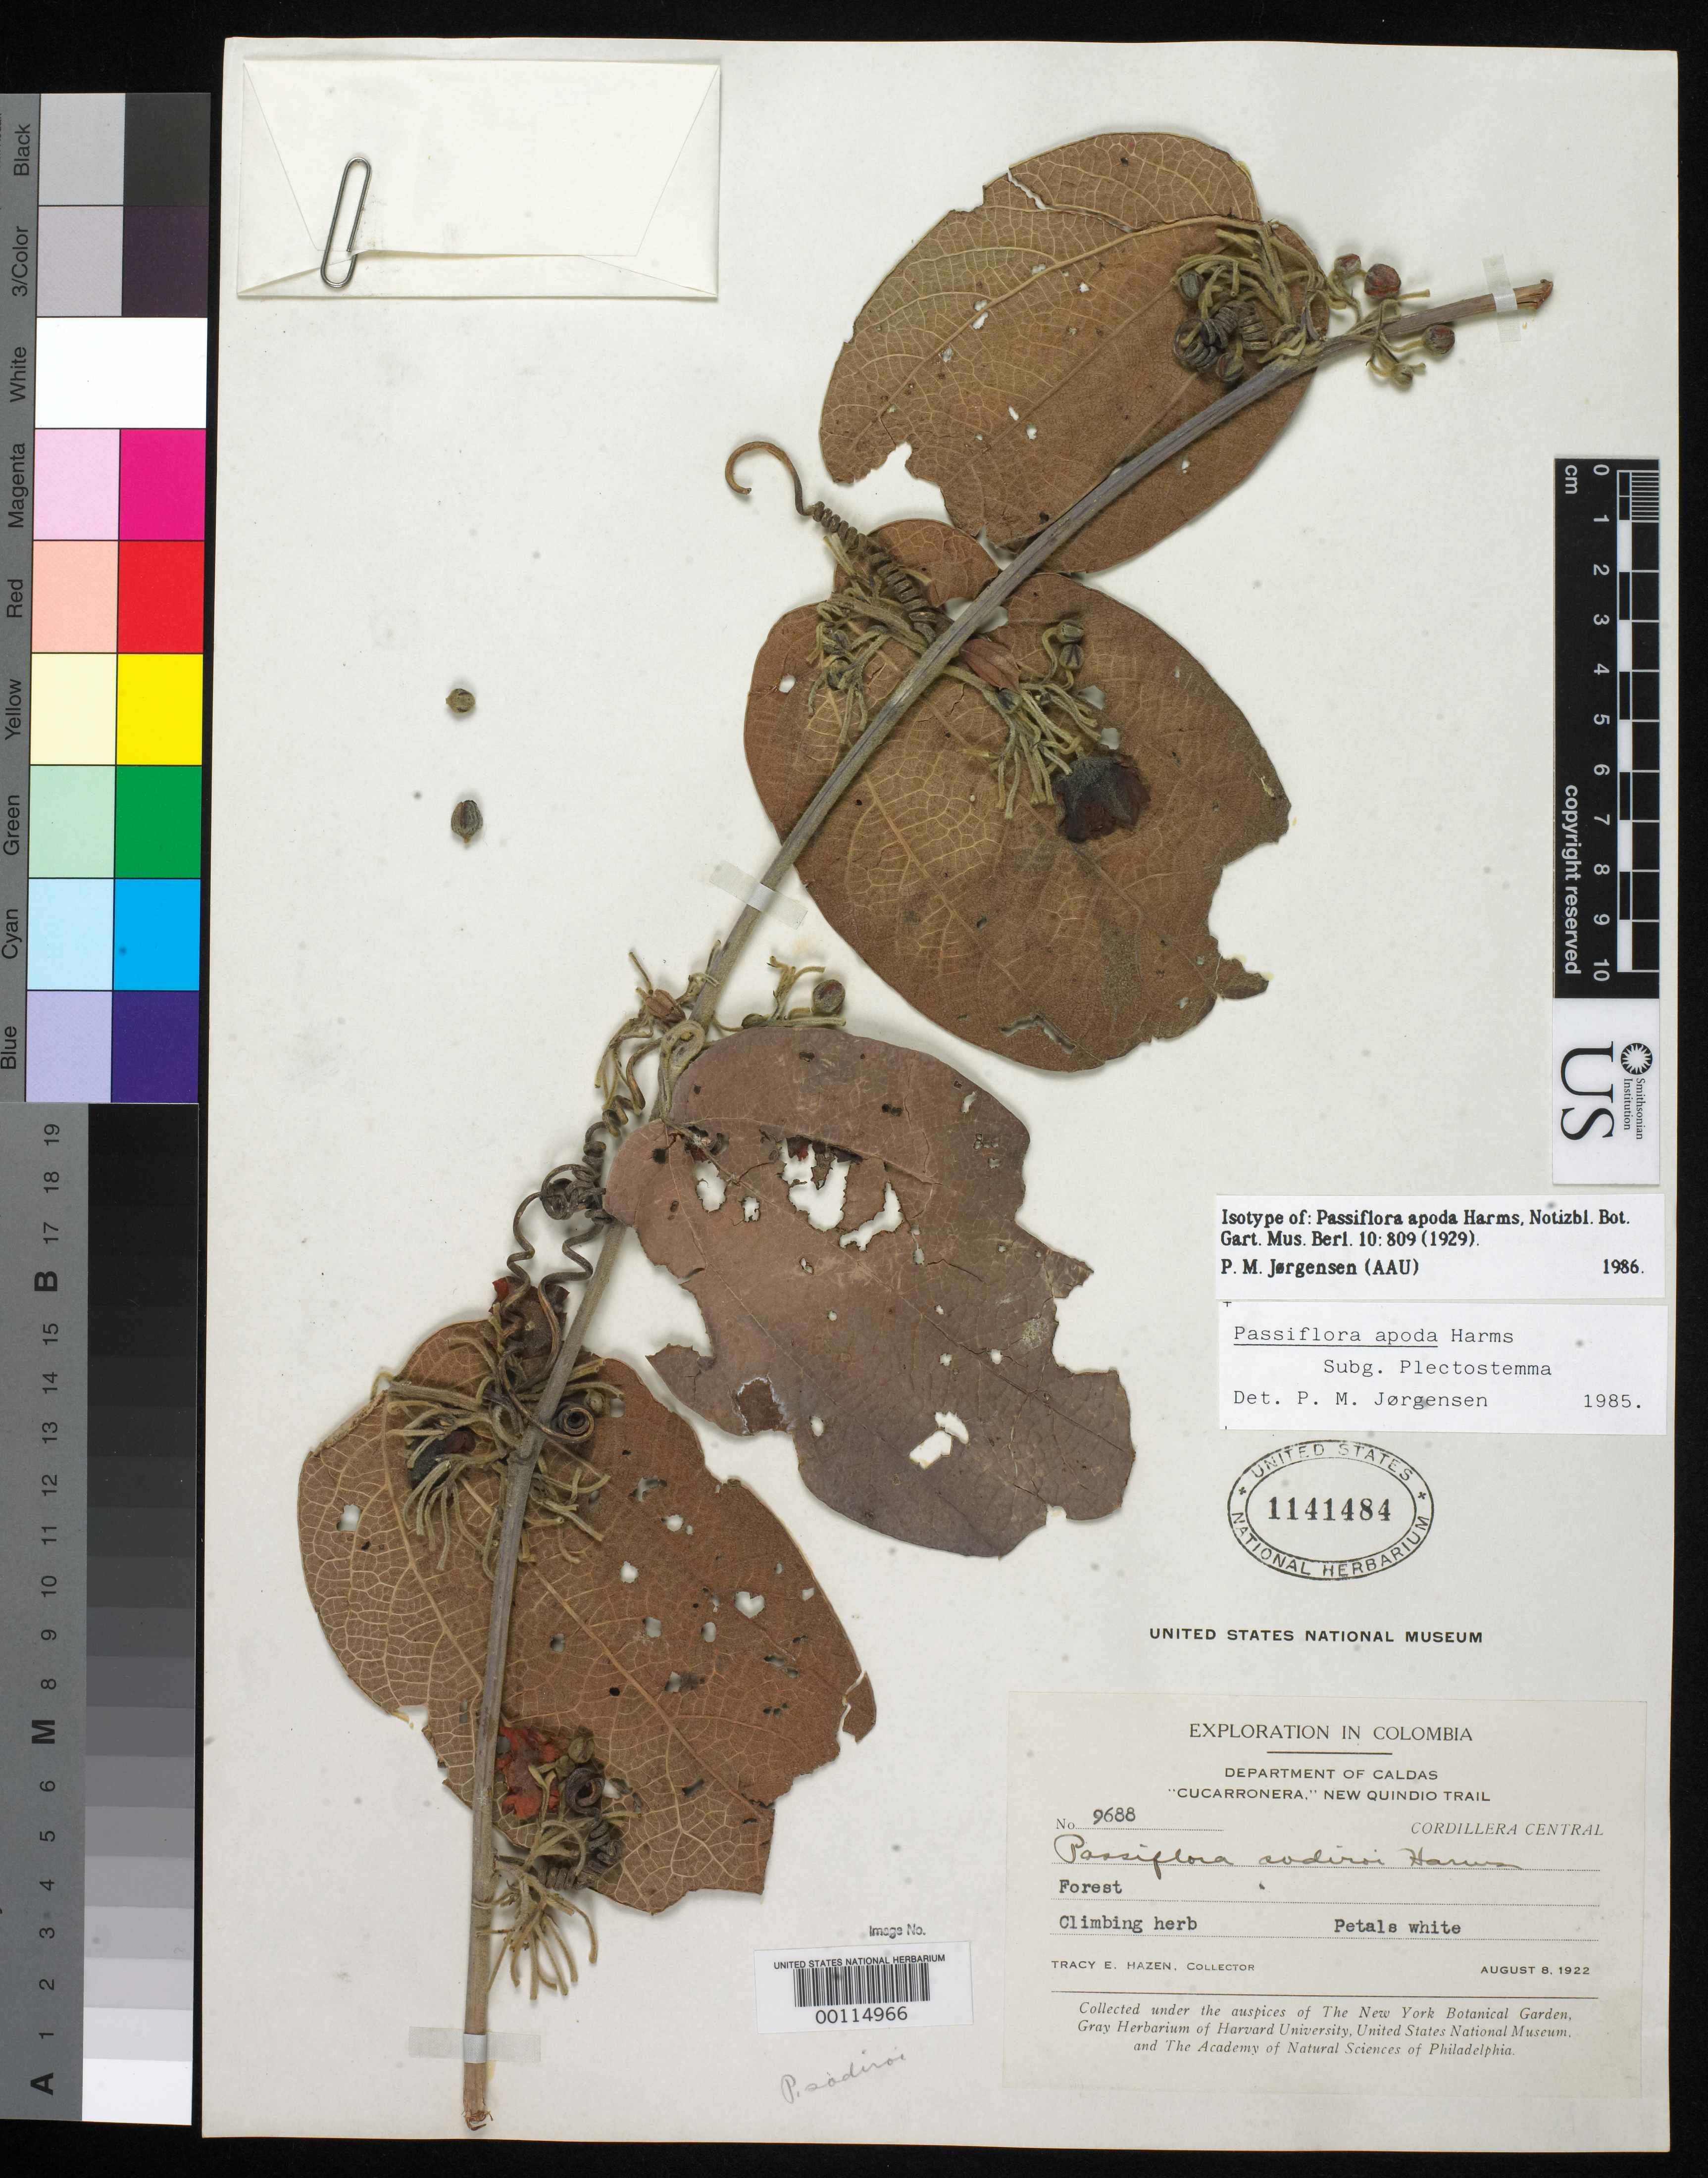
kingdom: Plantae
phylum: Tracheophyta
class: Magnoliopsida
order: Malpighiales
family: Passifloraceae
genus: Passiflora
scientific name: Passiflora apoda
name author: Harms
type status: Isotype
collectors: T. E. Hazen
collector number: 9688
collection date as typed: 08 Aug 1922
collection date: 1922-08-08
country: Colombia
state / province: Caldas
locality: "CucarrOnera", New Quindo Trail.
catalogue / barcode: US 1141484